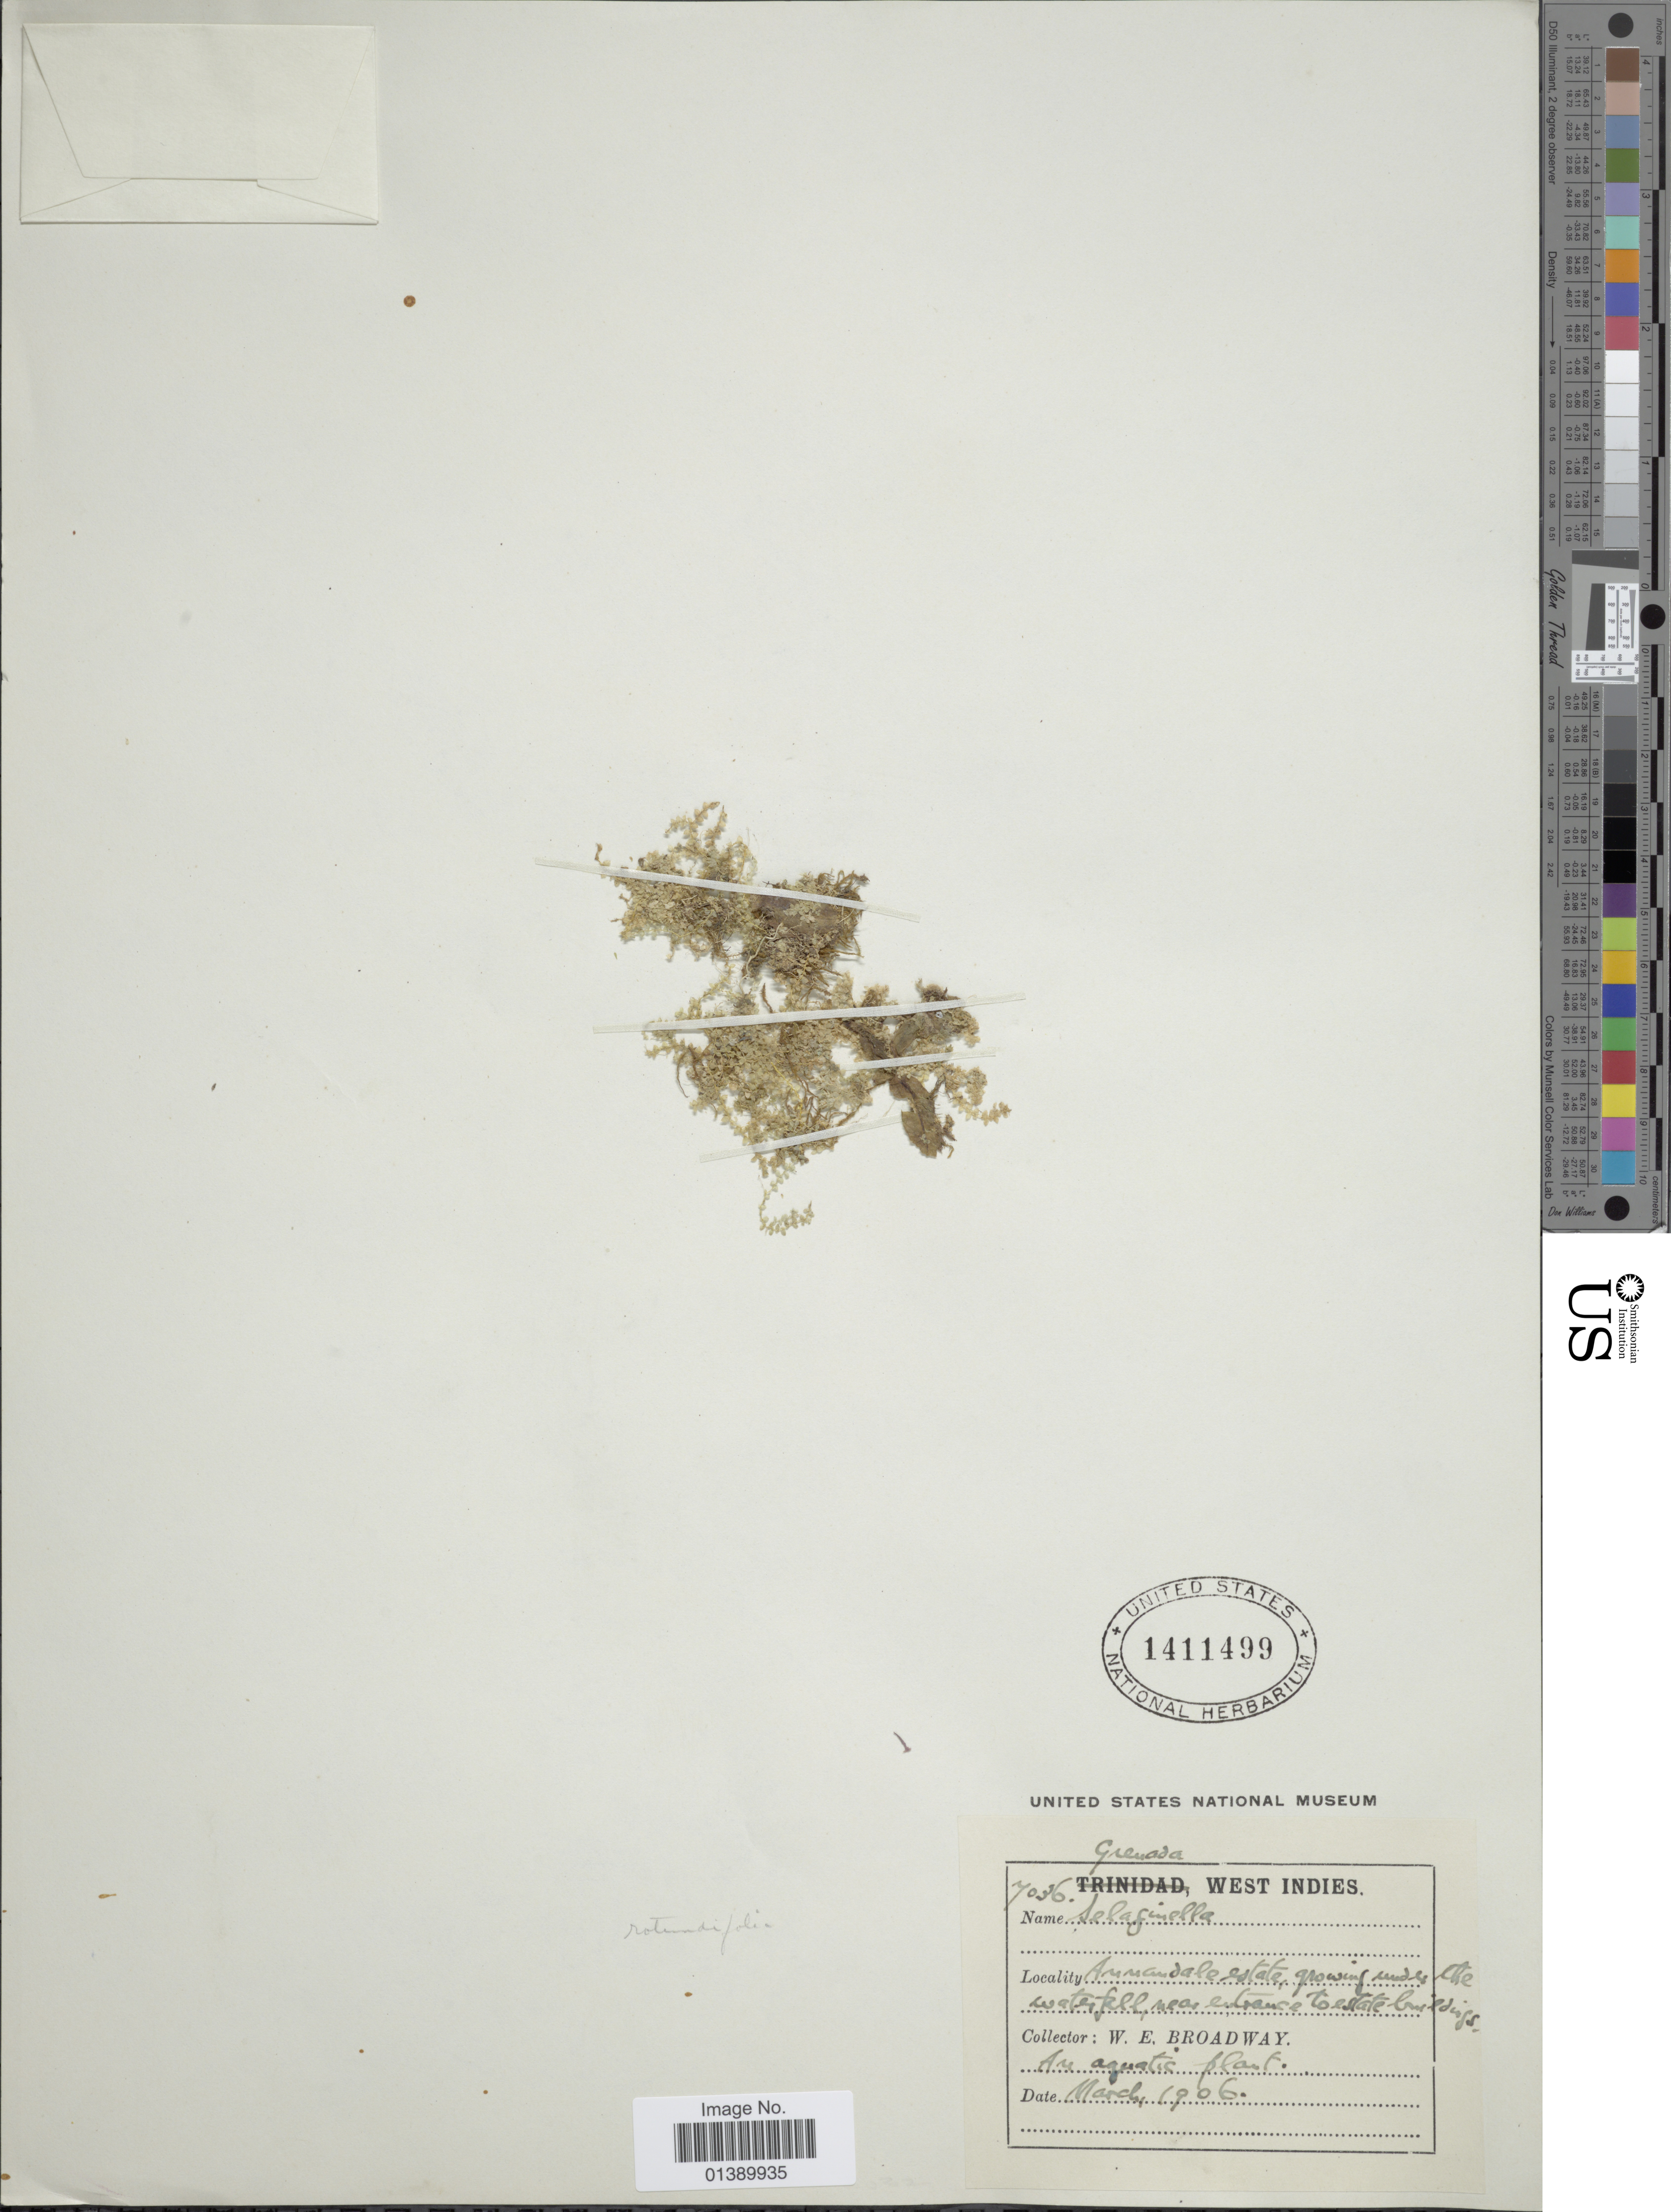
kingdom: Plantae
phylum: Tracheophyta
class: Lycopodiopsida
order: Selaginellales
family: Selaginellaceae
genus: Selaginella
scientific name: Selaginella rotundifolia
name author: Spring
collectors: W. E. Broadway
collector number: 7036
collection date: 1906-03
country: Grenada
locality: West Indies, Annandale estate growing under the waterfall, near entrance to estate building.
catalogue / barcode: US 1411499